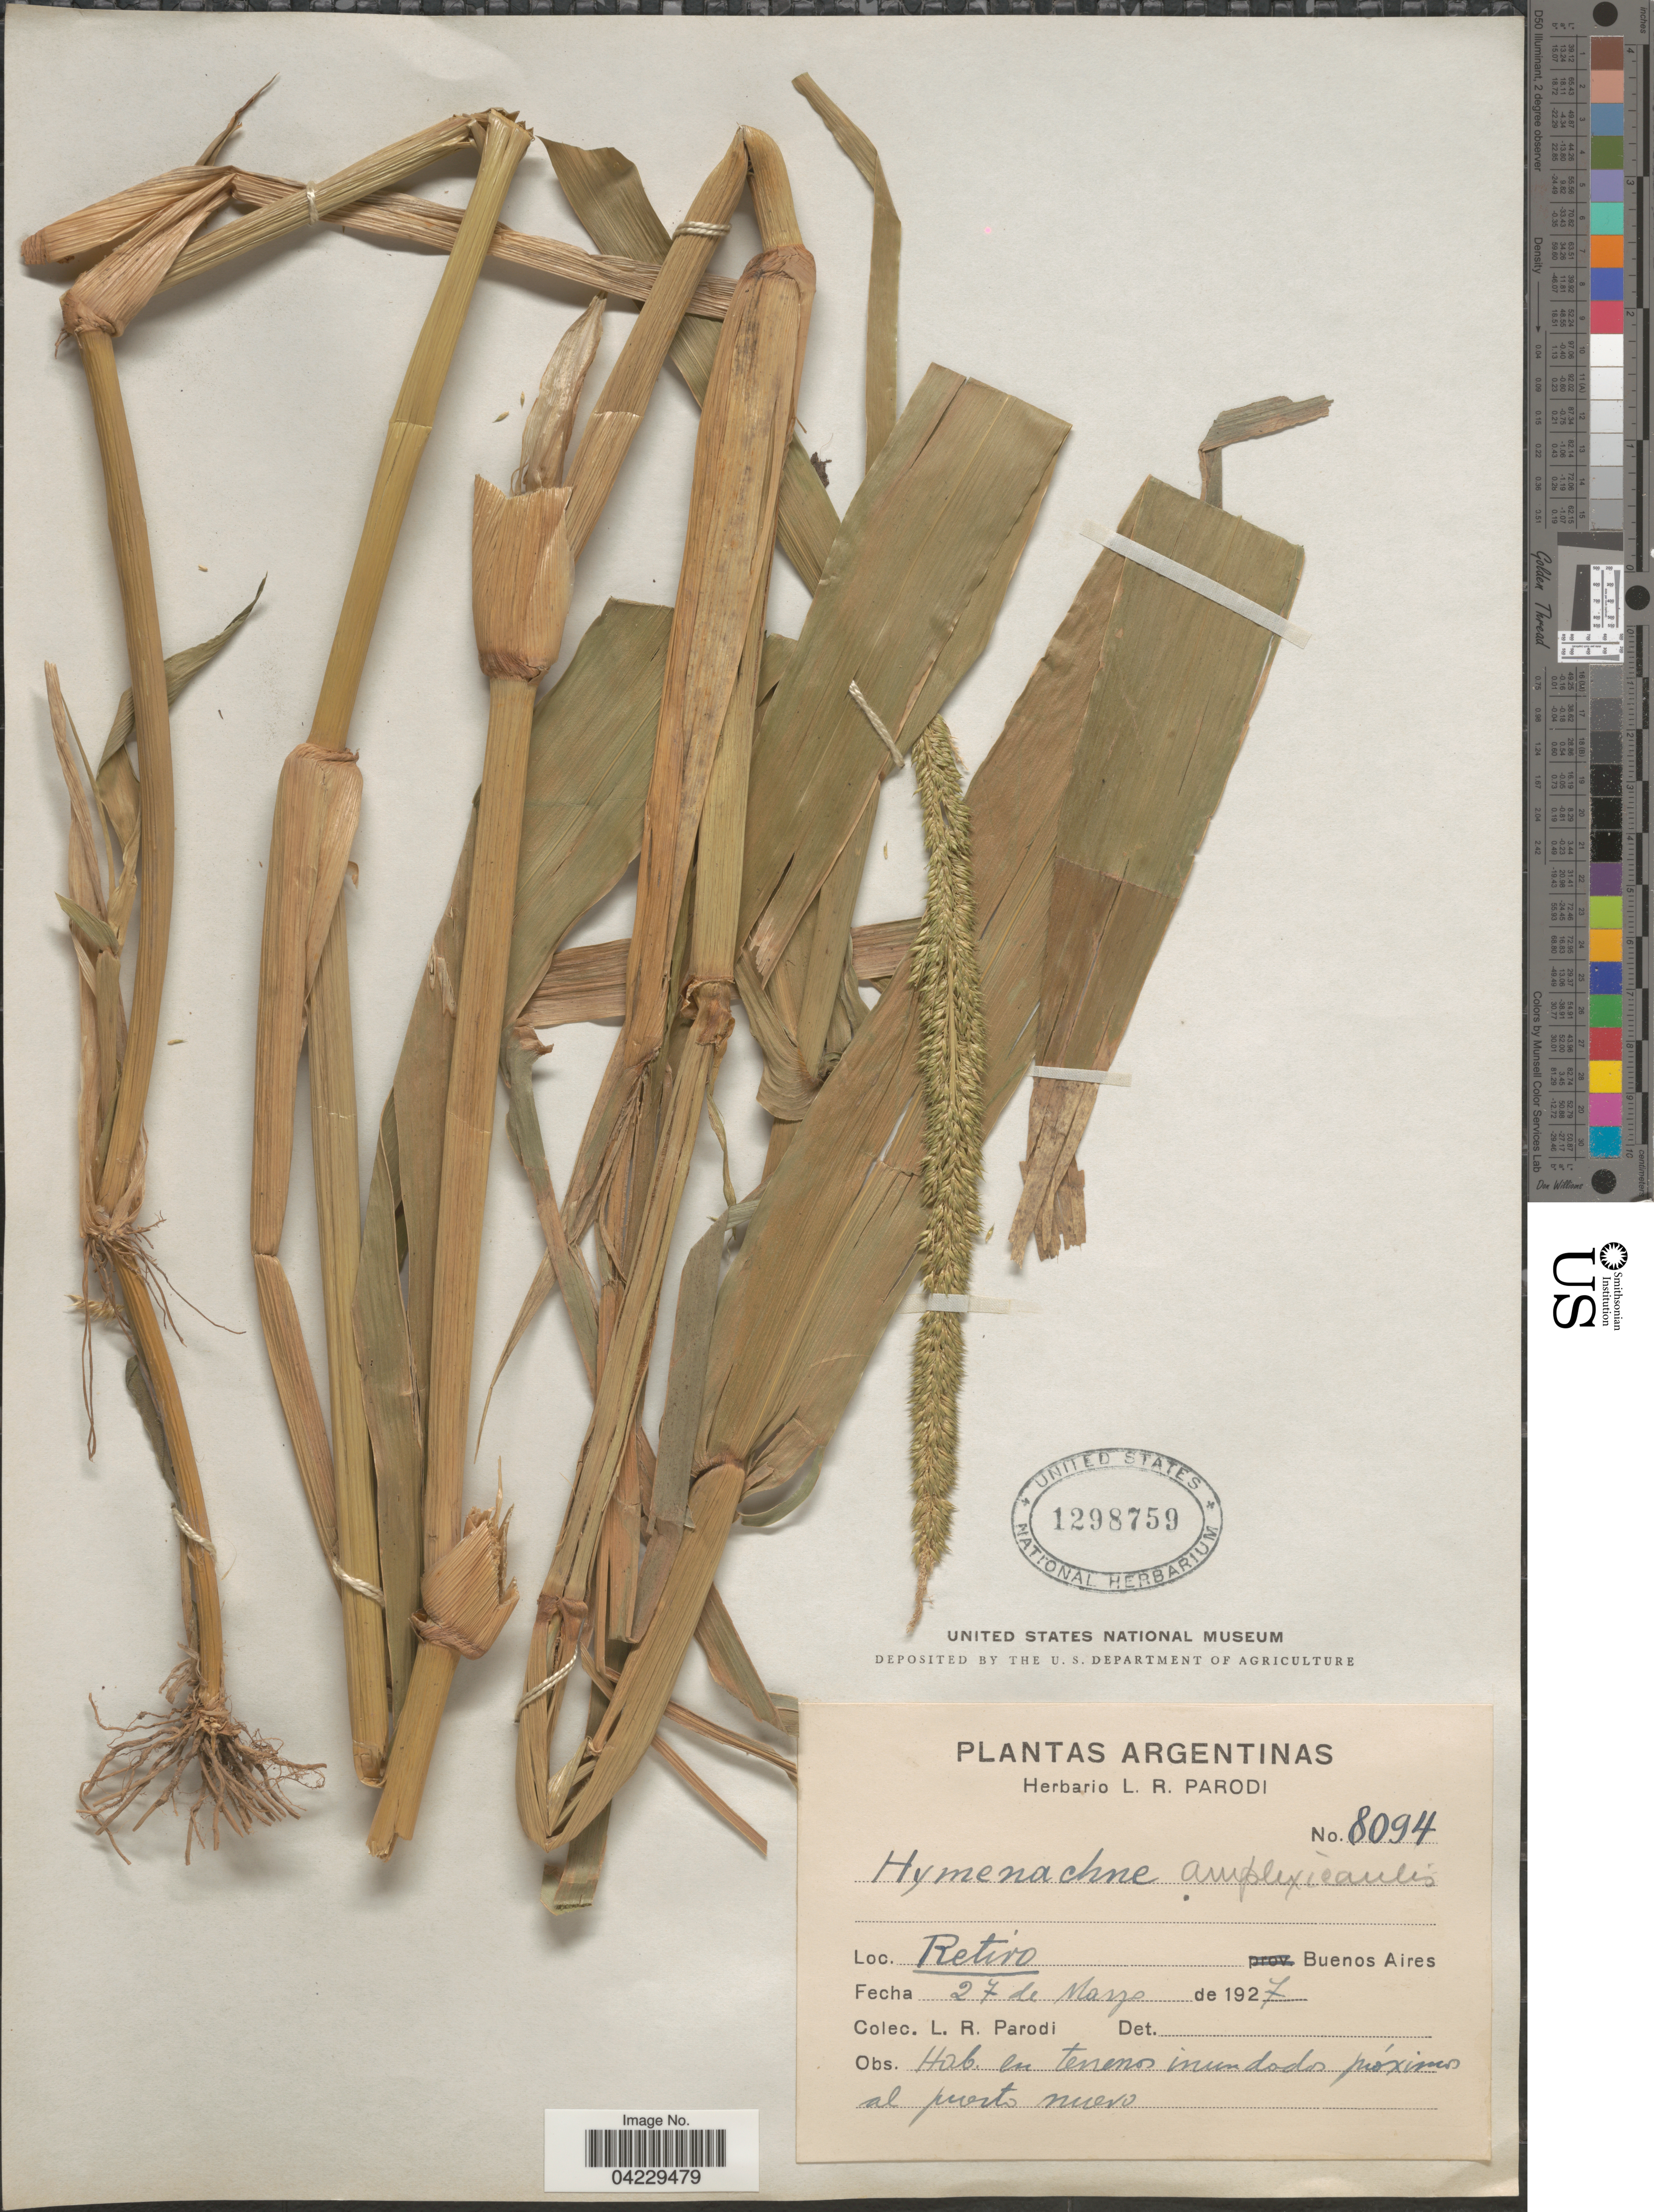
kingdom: Plantae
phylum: Tracheophyta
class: Liliopsida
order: Poales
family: Poaceae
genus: Hymenachne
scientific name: Hymenachne amplexicaulis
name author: (Rudge) Nees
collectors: L. R. Parodi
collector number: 8094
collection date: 1927-05-27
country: Argentina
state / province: Buenos Aires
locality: Retiro.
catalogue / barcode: US 1298759